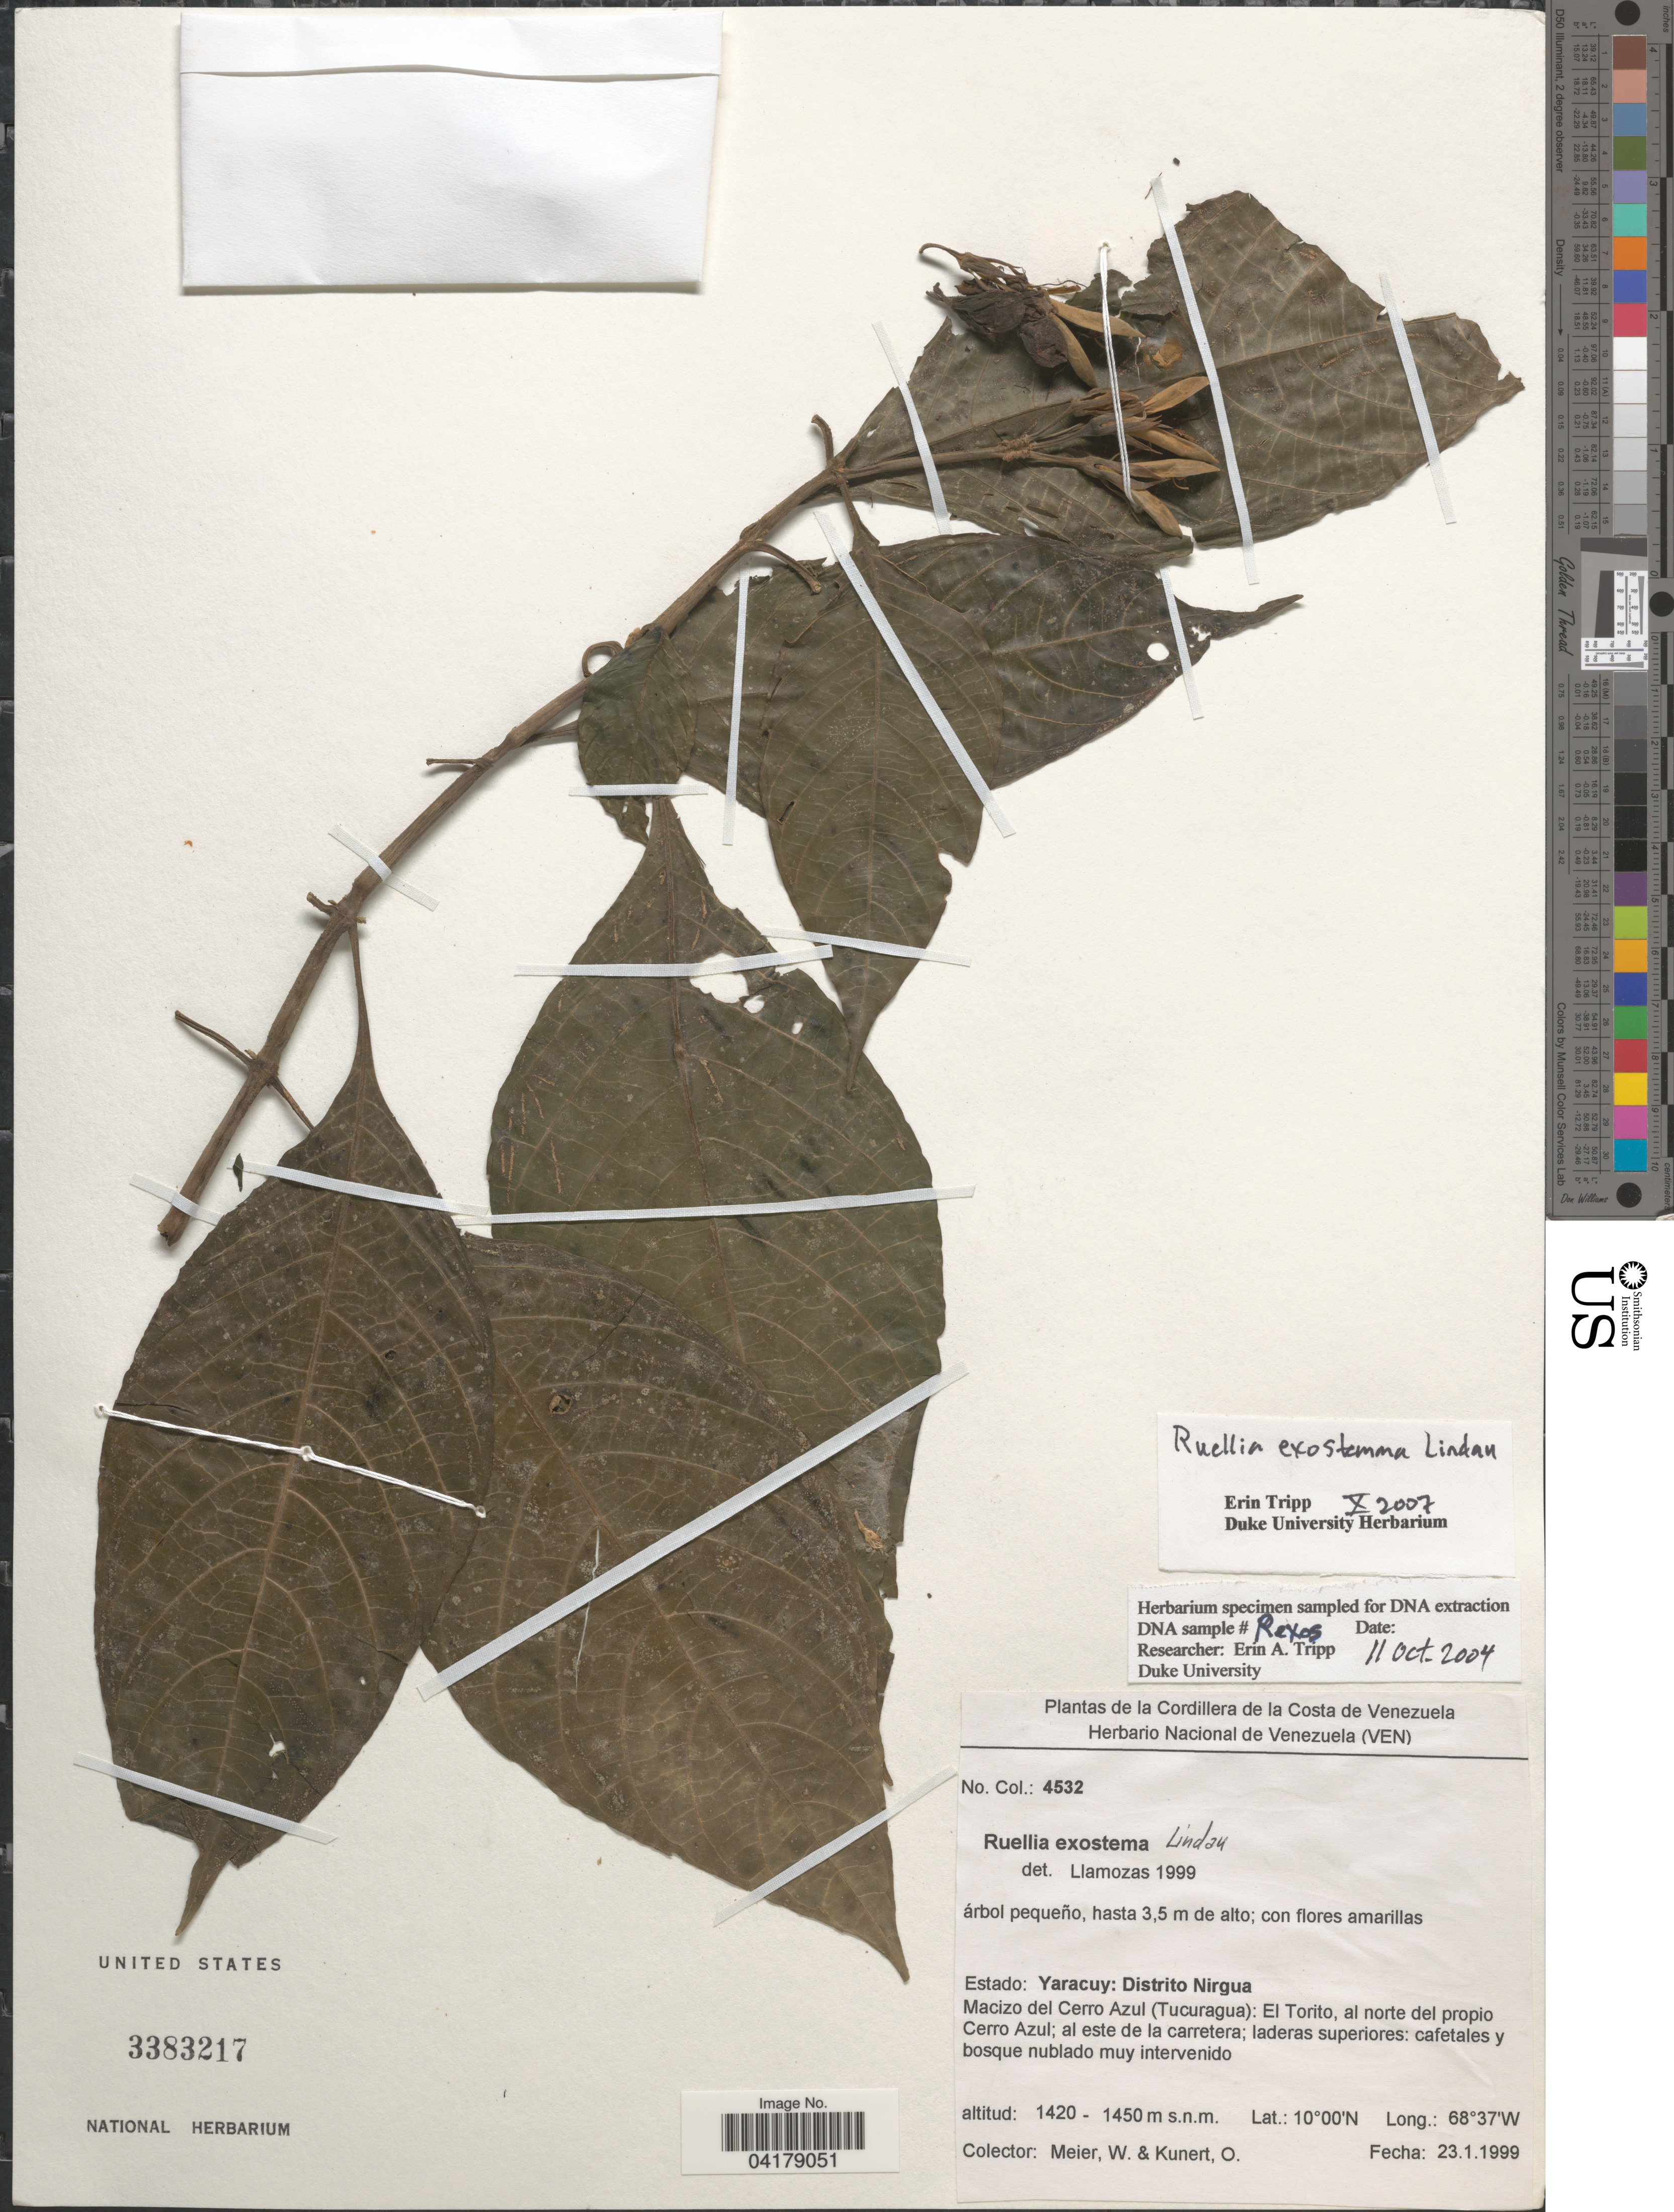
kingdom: Plantae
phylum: Tracheophyta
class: Magnoliopsida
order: Lamiales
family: Acanthaceae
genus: Ruellia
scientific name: Ruellia exostemma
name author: Lindau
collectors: W. Meier & O. Kunert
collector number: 4532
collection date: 1999-01-23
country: Venezuela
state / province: Yaracuy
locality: Distrito Nirgua. Macizo del Cerro Azul (Tucuragua): El Torito, al norte del propio Cerro Azul; al este de la carretera.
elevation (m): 1420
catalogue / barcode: US 3383217